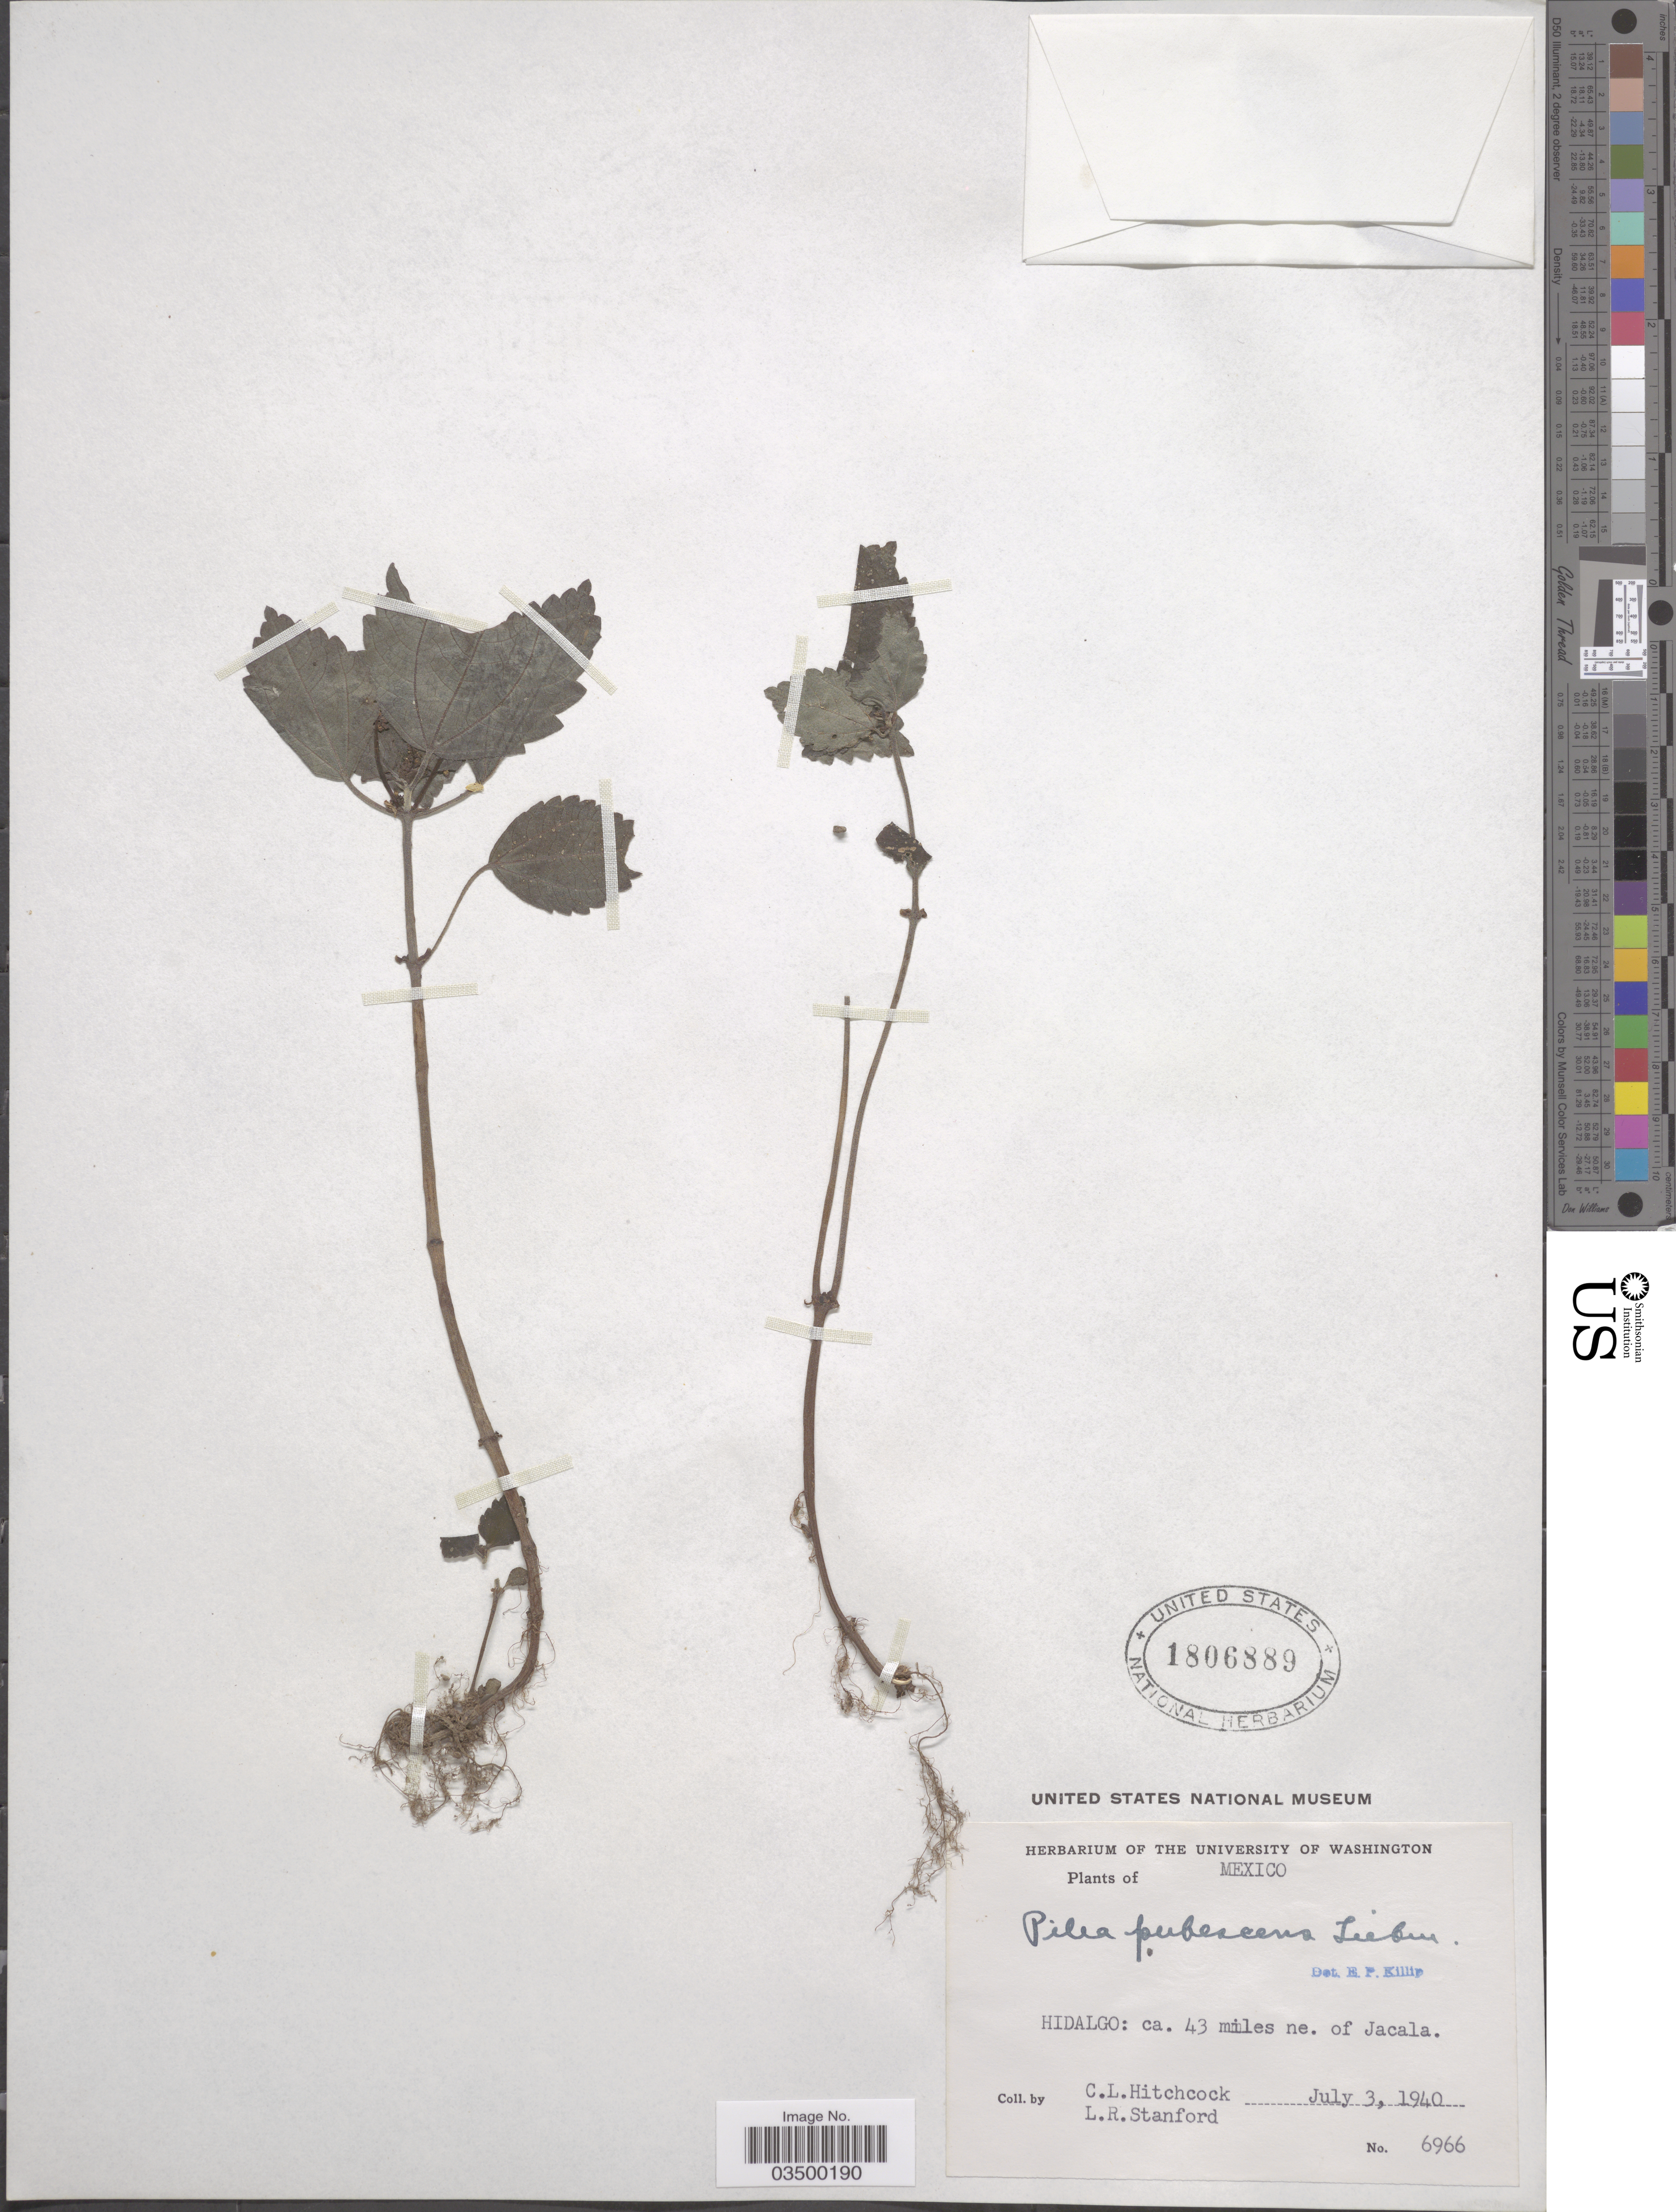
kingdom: Plantae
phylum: Tracheophyta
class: Magnoliopsida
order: Rosales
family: Urticaceae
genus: Pilea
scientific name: Pilea pubescens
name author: Liebm.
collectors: C. L. Hitchcock & L. R. Stanford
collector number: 6966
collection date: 1940-07-03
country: Mexico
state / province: Hidalgo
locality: Ca. 43 miles ne. of Jacala.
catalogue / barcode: US 1806889